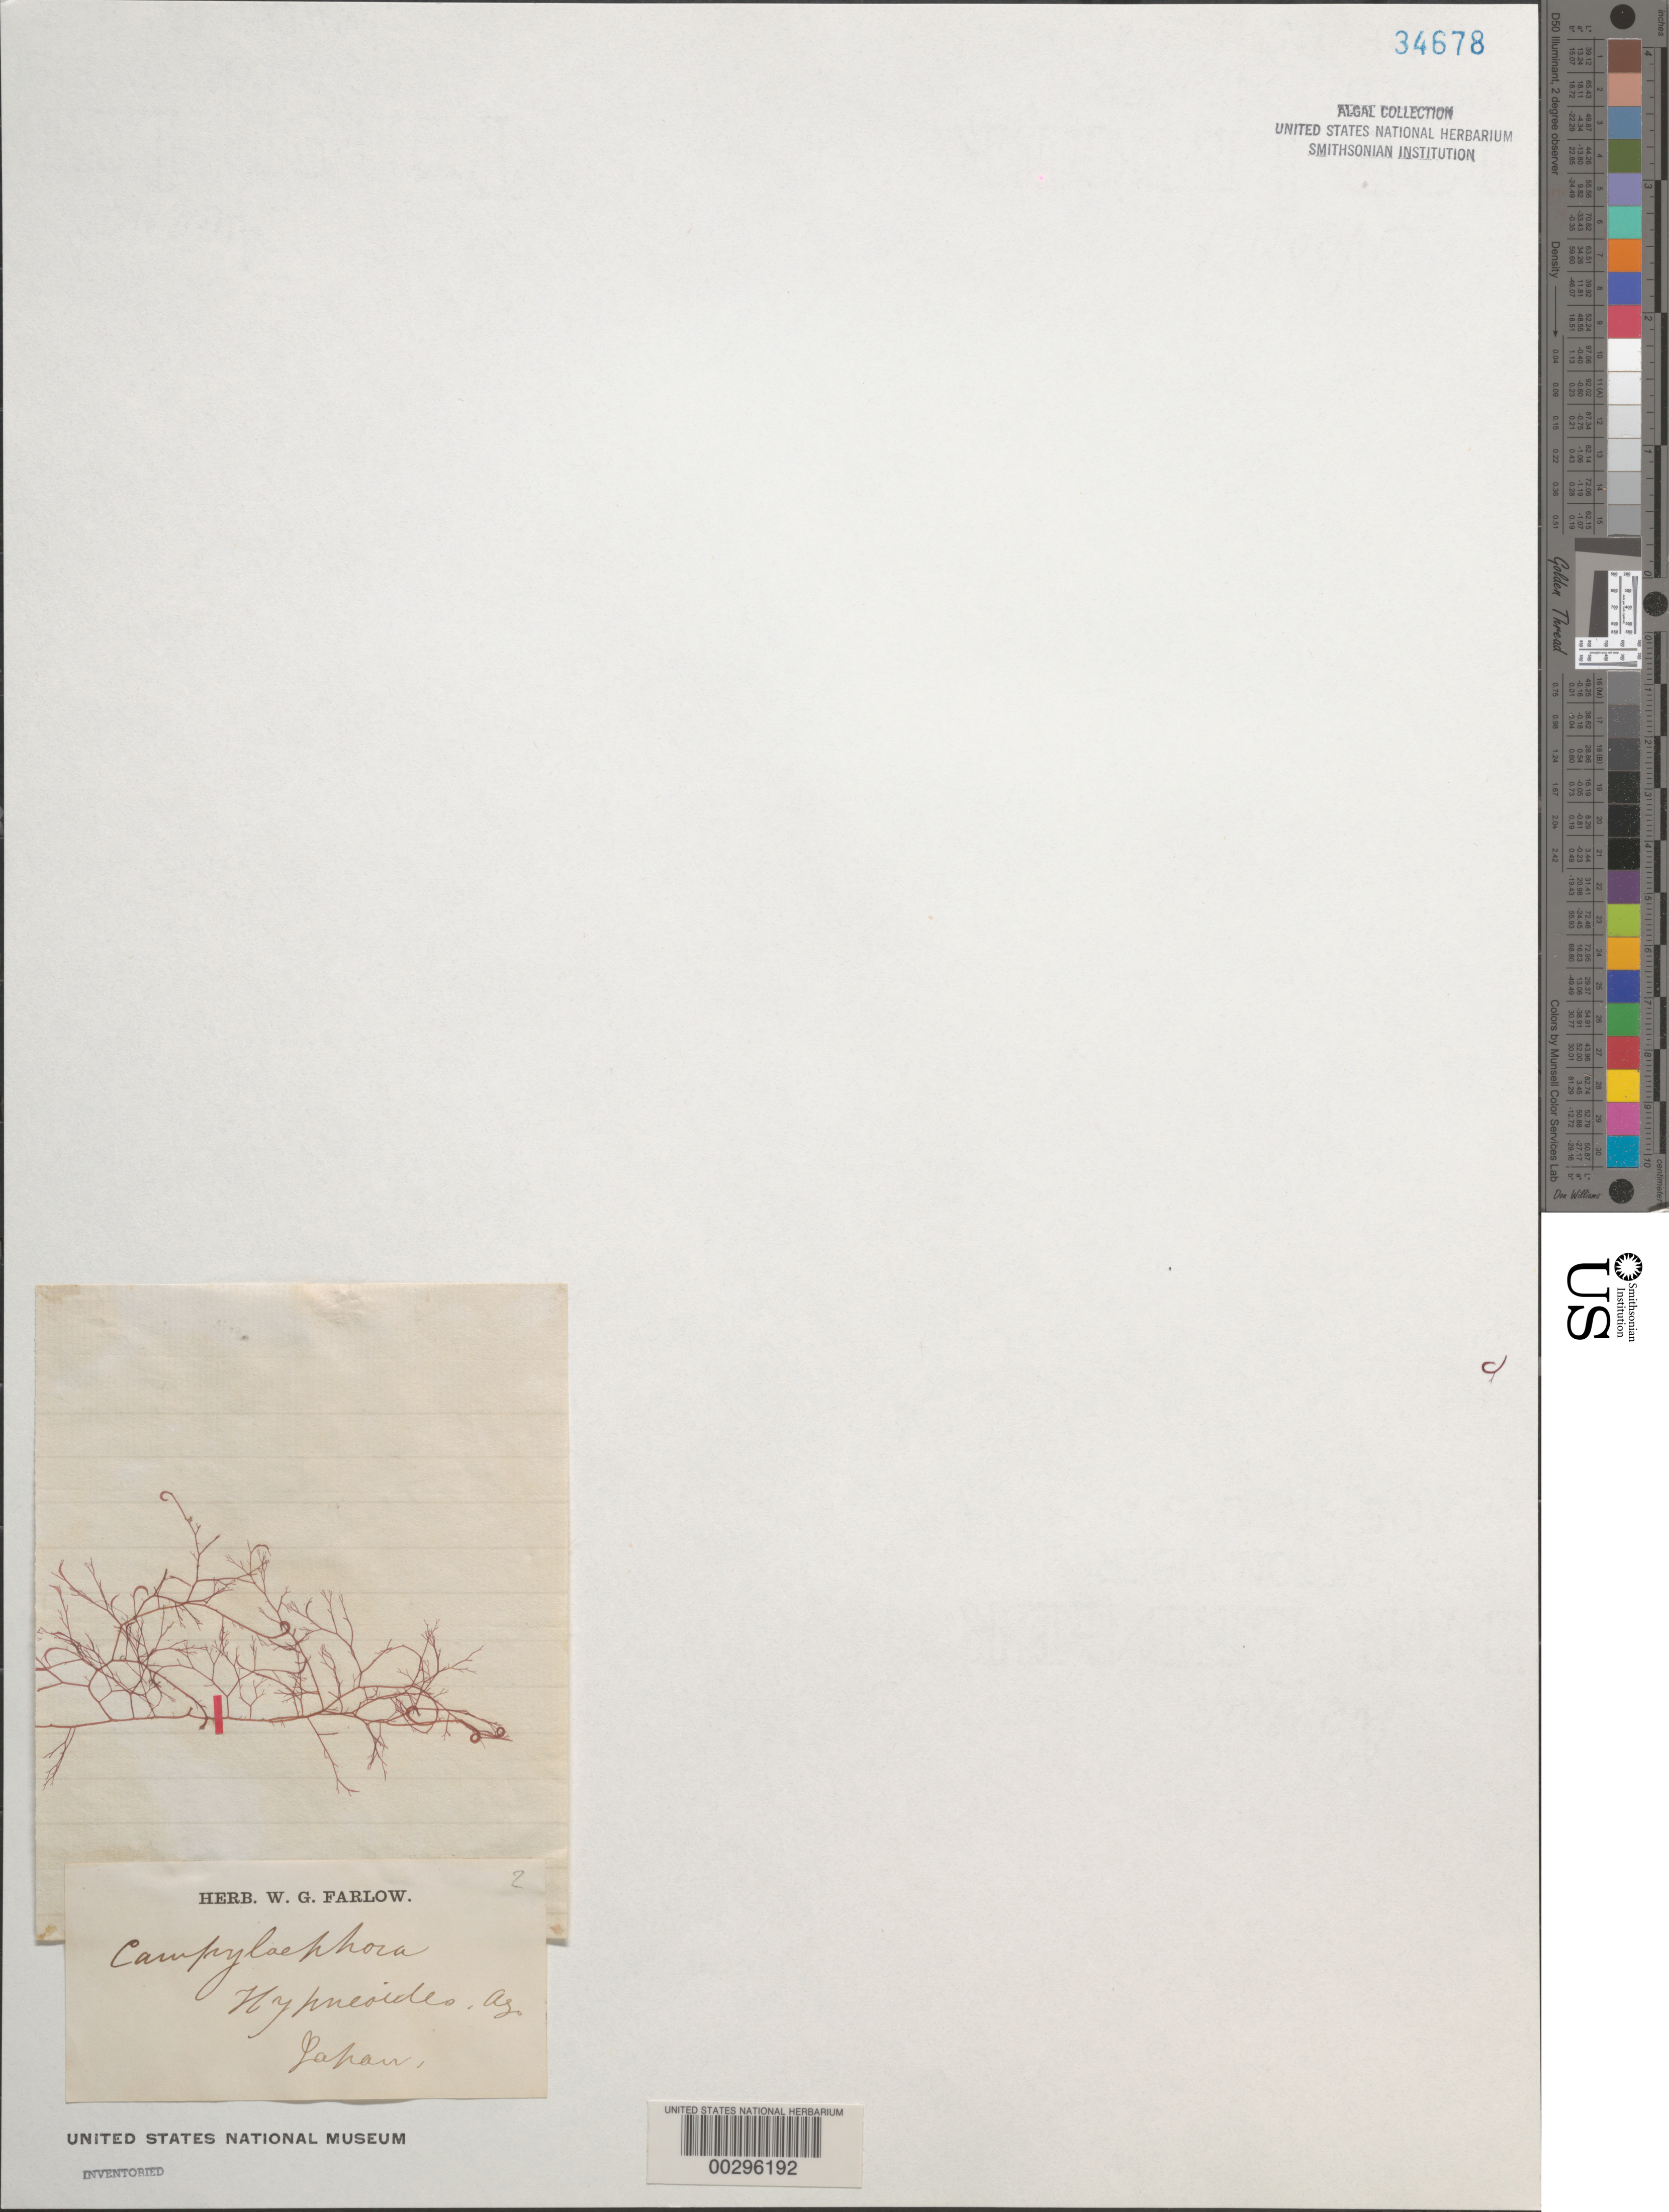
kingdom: Plantae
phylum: Rhodophyta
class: Florideophyceae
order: Ceramiales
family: Ceramiaceae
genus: Campylaephora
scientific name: Campylaephora hypnaeoides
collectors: W. Farlow (Herbarium)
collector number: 2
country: Japan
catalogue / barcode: US 34678